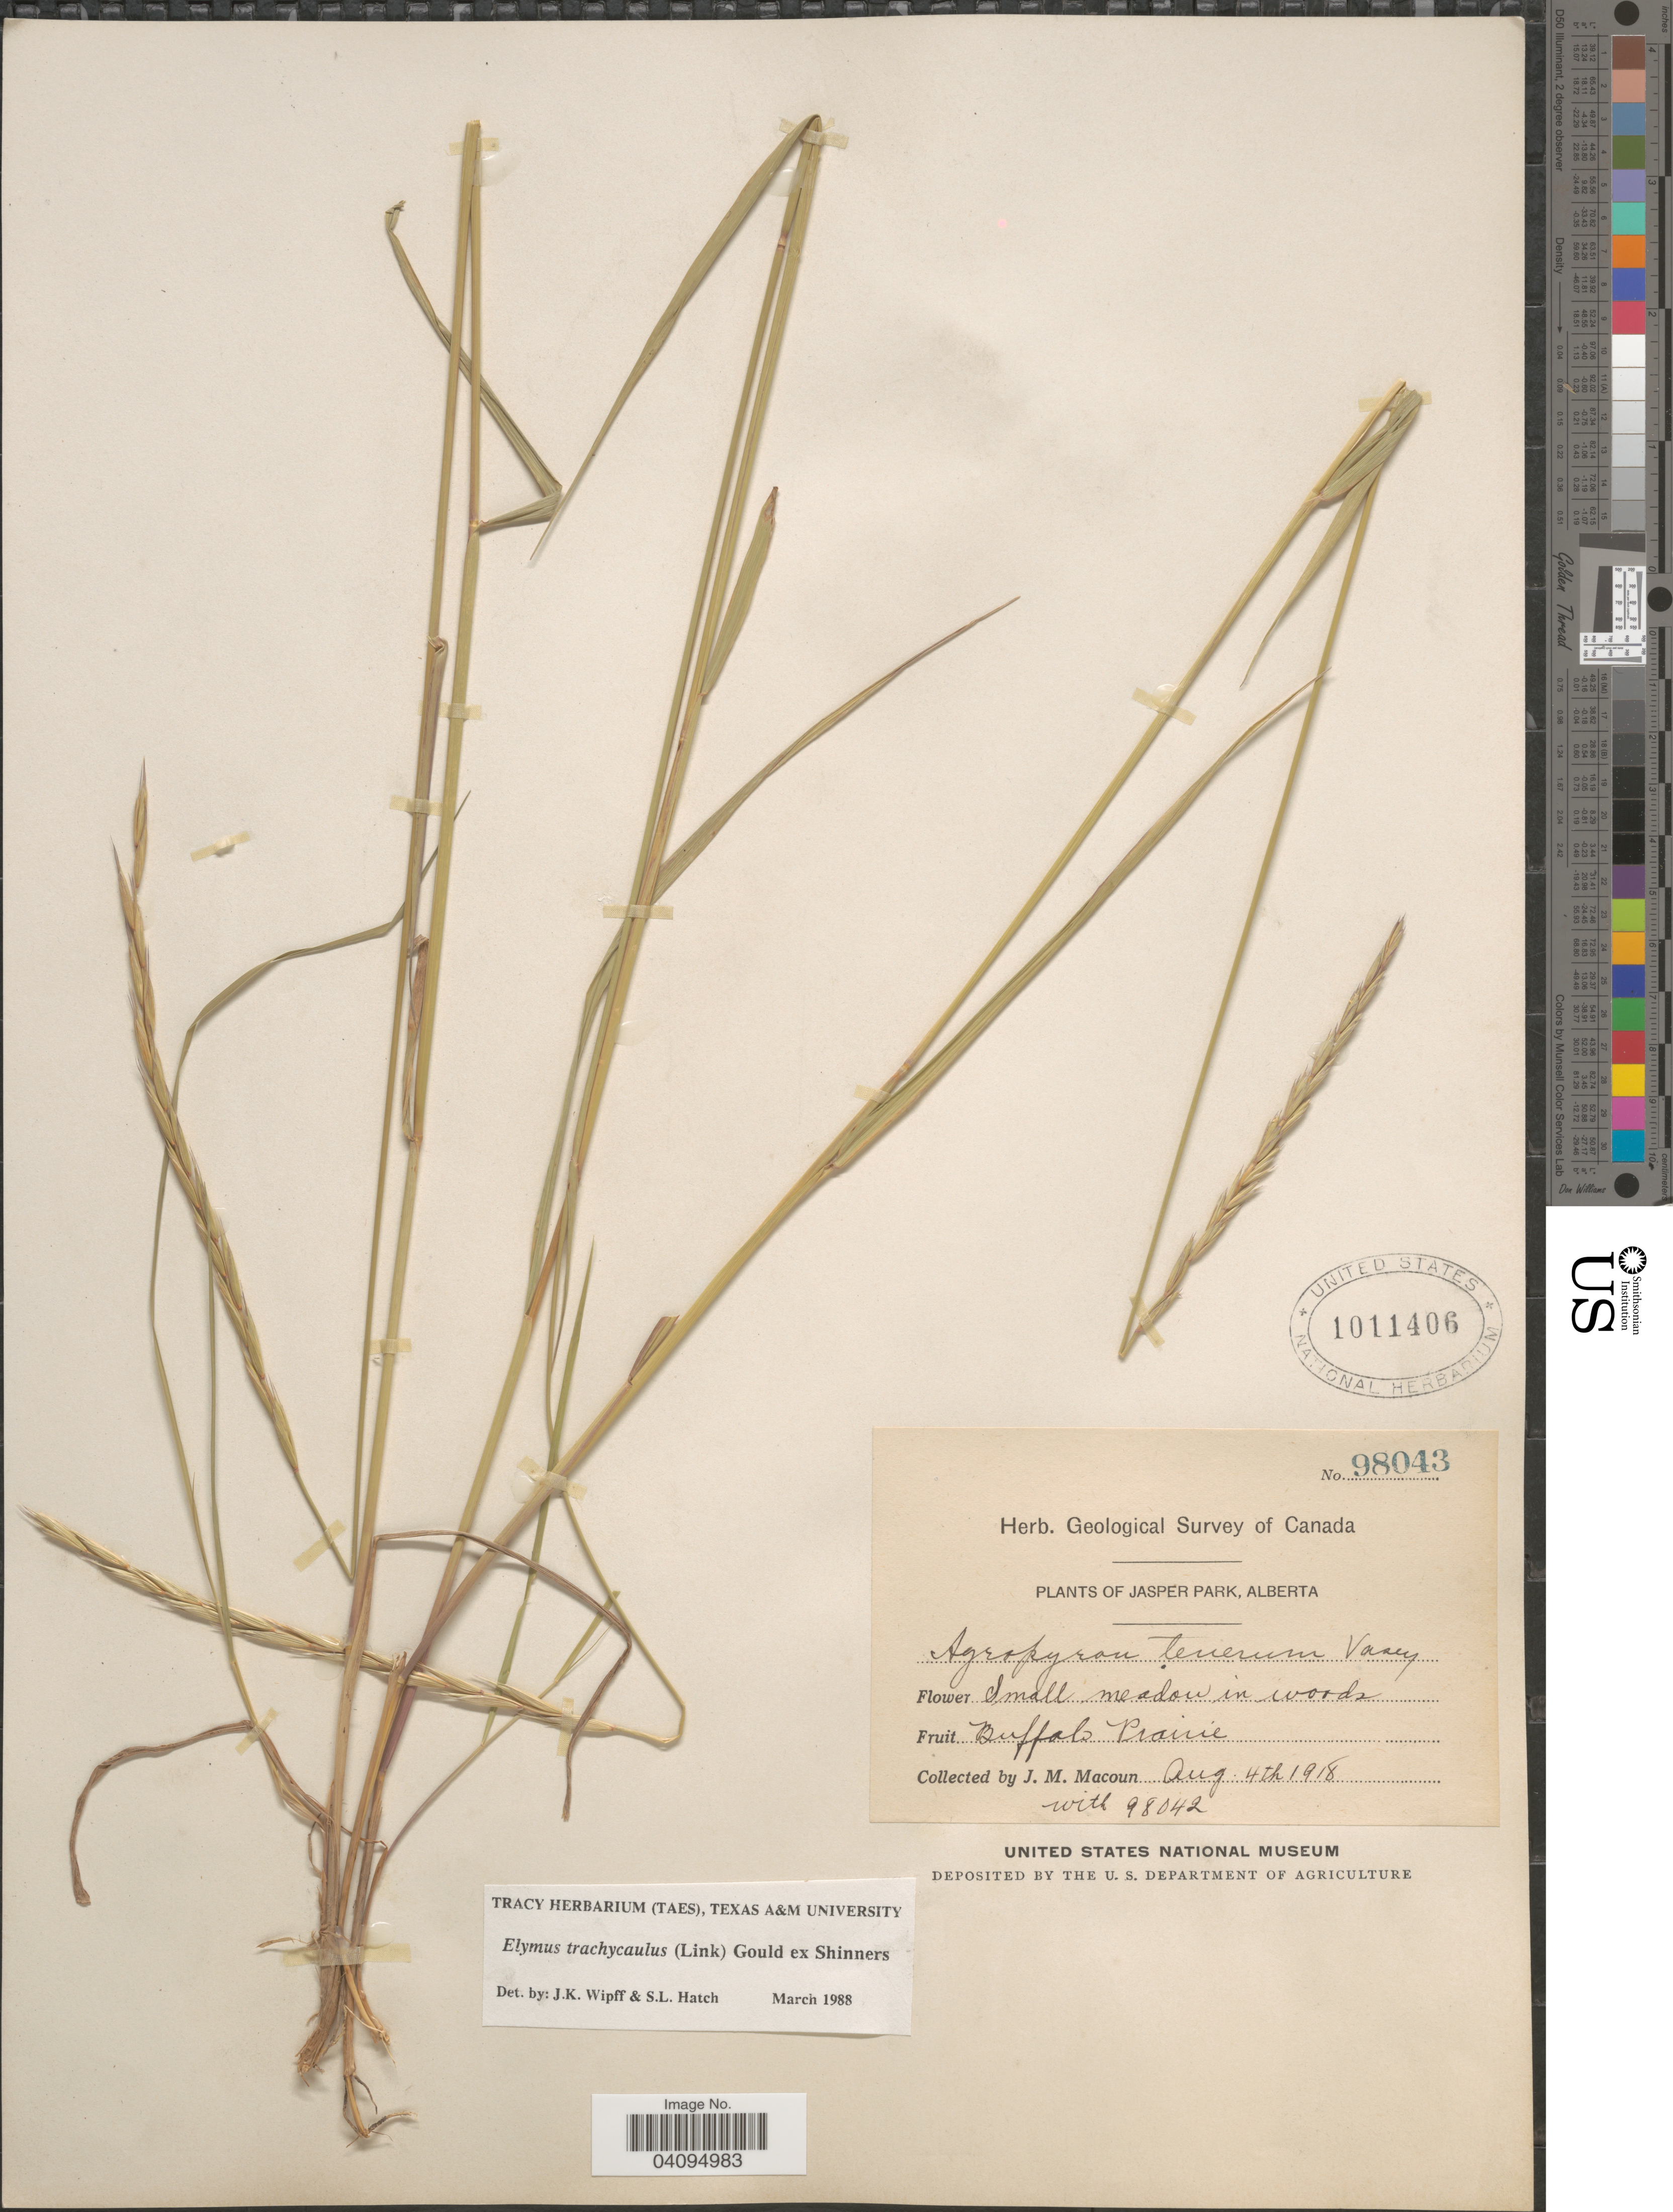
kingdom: Plantae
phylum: Tracheophyta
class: Liliopsida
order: Poales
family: Poaceae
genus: Elymus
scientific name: Elymus trachycaulus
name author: (Link) Gould ex Shinners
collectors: J. M. Macoun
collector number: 98043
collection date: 1918-08-04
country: Canada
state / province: Alberta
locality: Geological Survey of Canada. Jasper Park. Buffalo Prairie.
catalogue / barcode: US 1011406